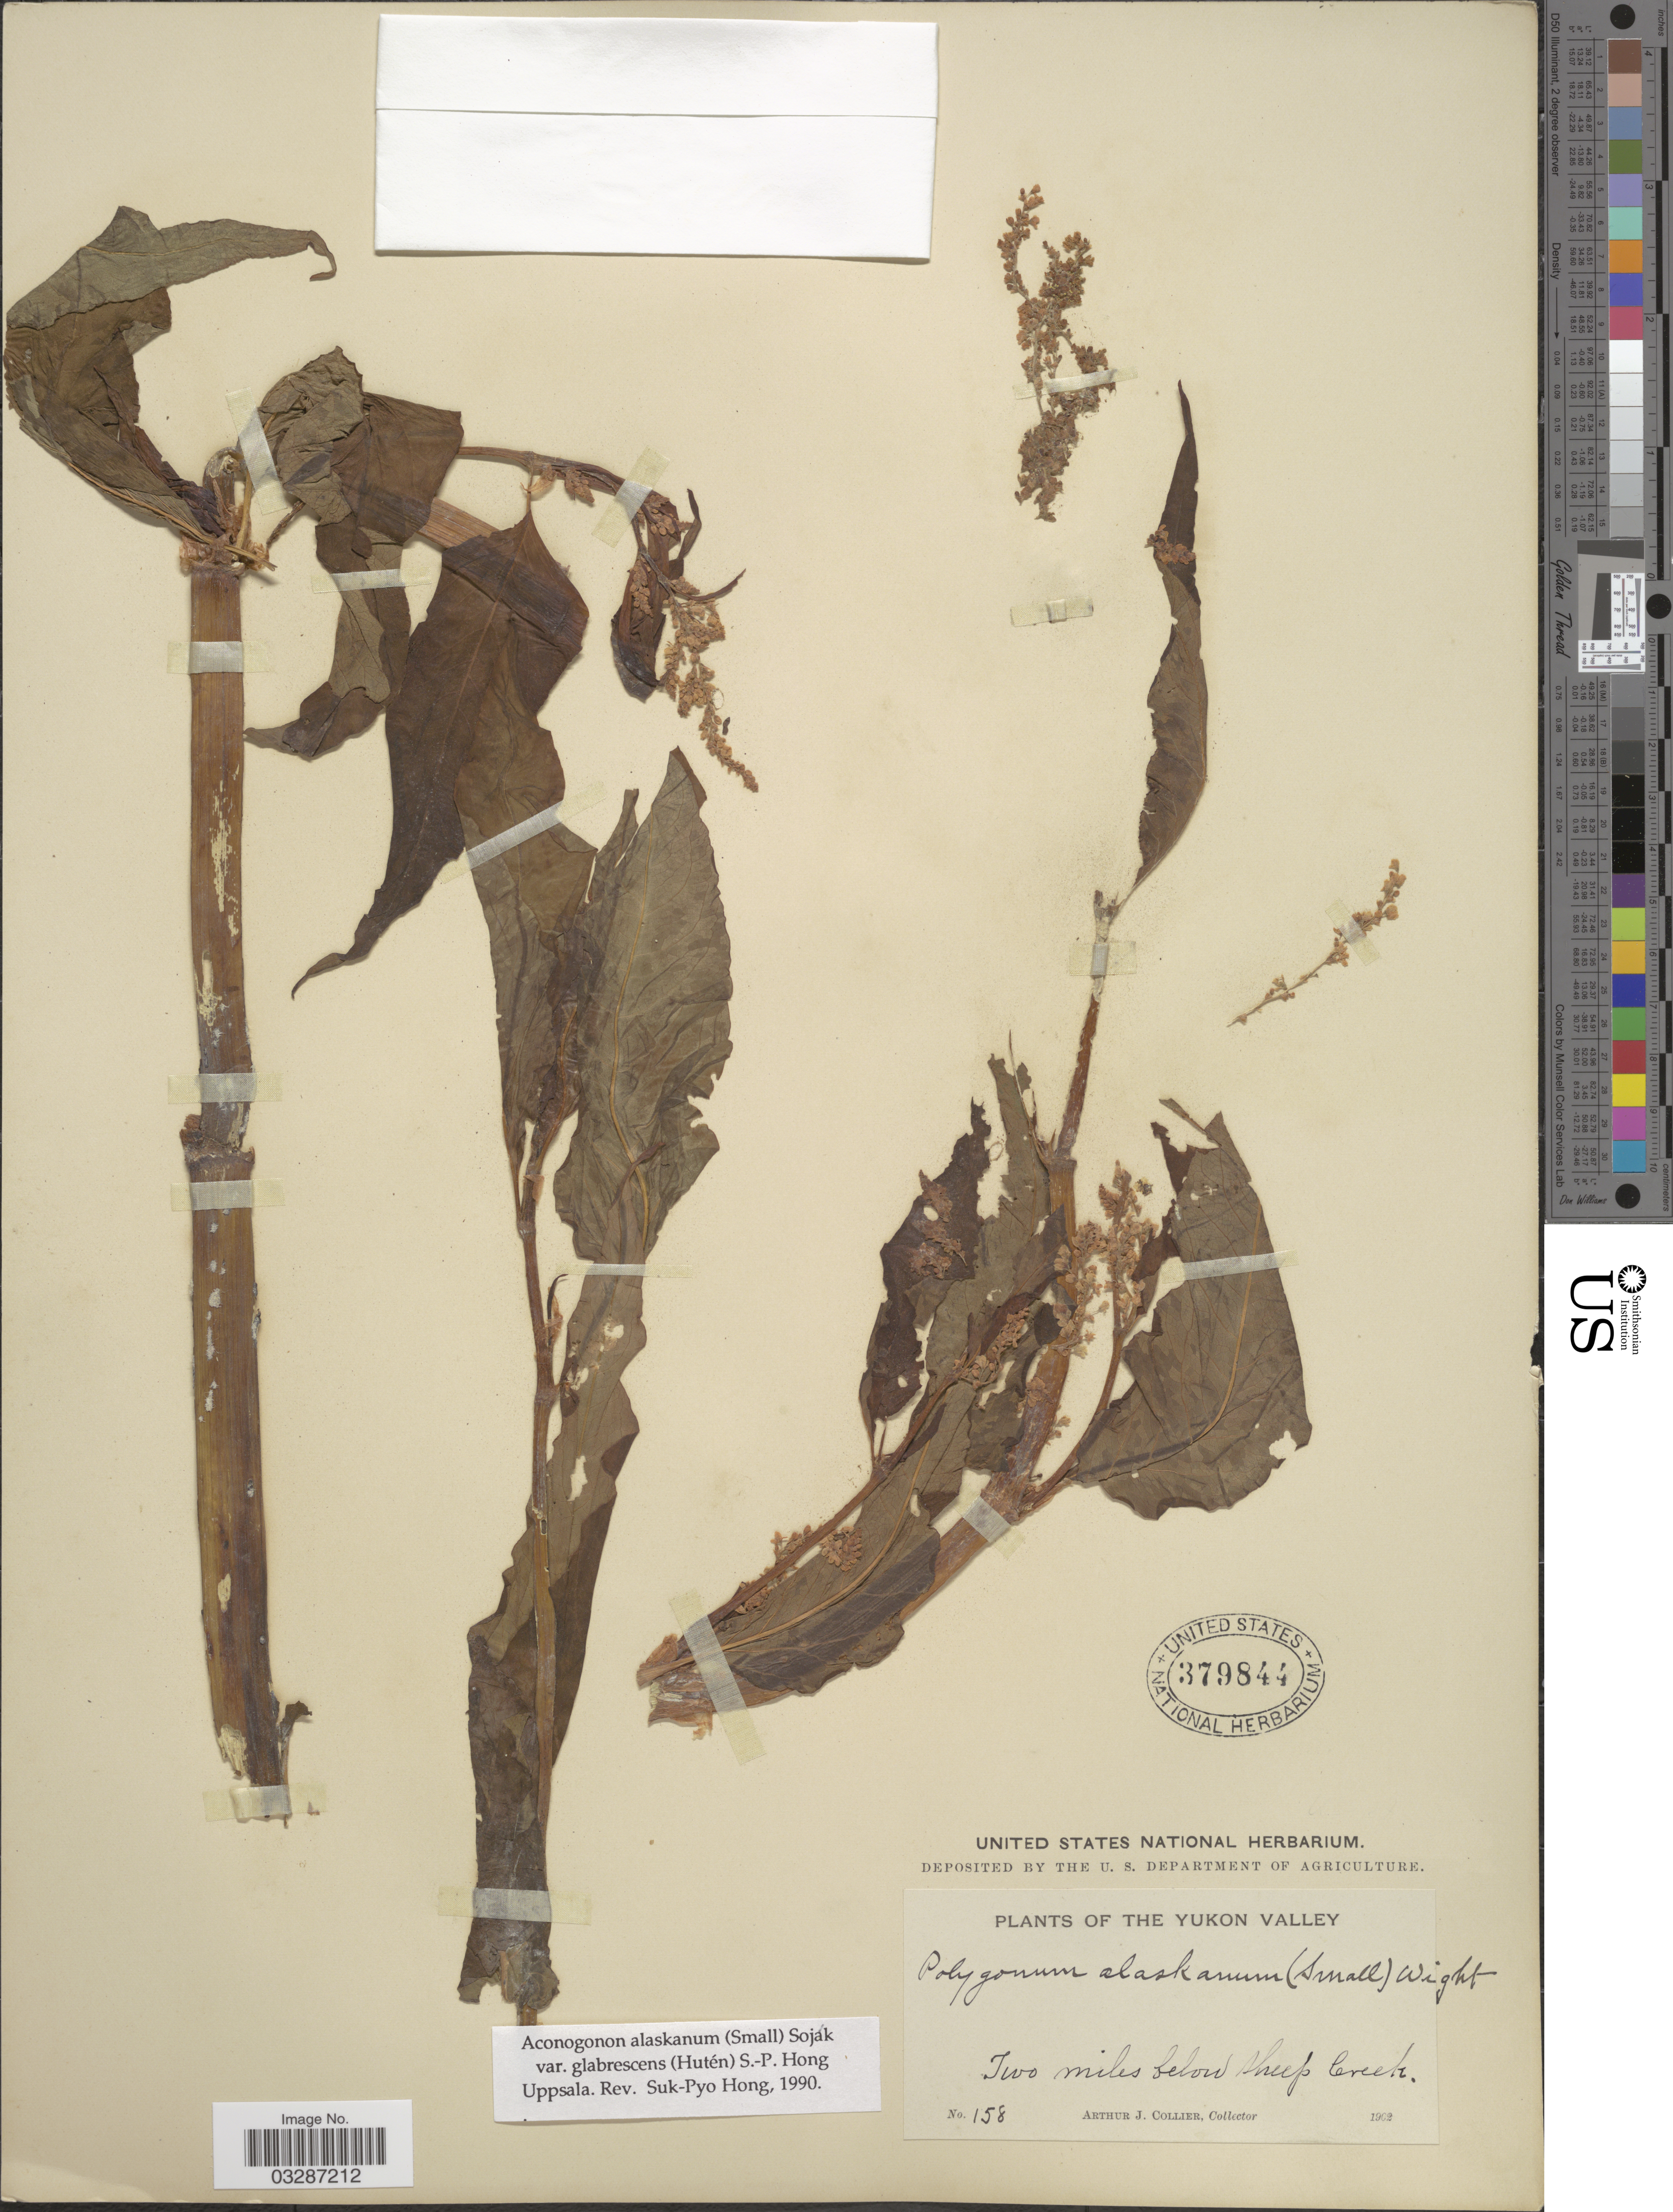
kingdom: Plantae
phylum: Tracheophyta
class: Magnoliopsida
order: Caryophyllales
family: Polygonaceae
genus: Koenigia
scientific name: Koenigia alaskana var. glabrescens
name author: (Hultén) T.M. Schust. & Reveal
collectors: A. Collier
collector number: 158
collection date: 1902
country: Canada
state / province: Yukon Territory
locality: The Yukon Valley. Two miles below Sheep Creek.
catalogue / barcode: US 379844